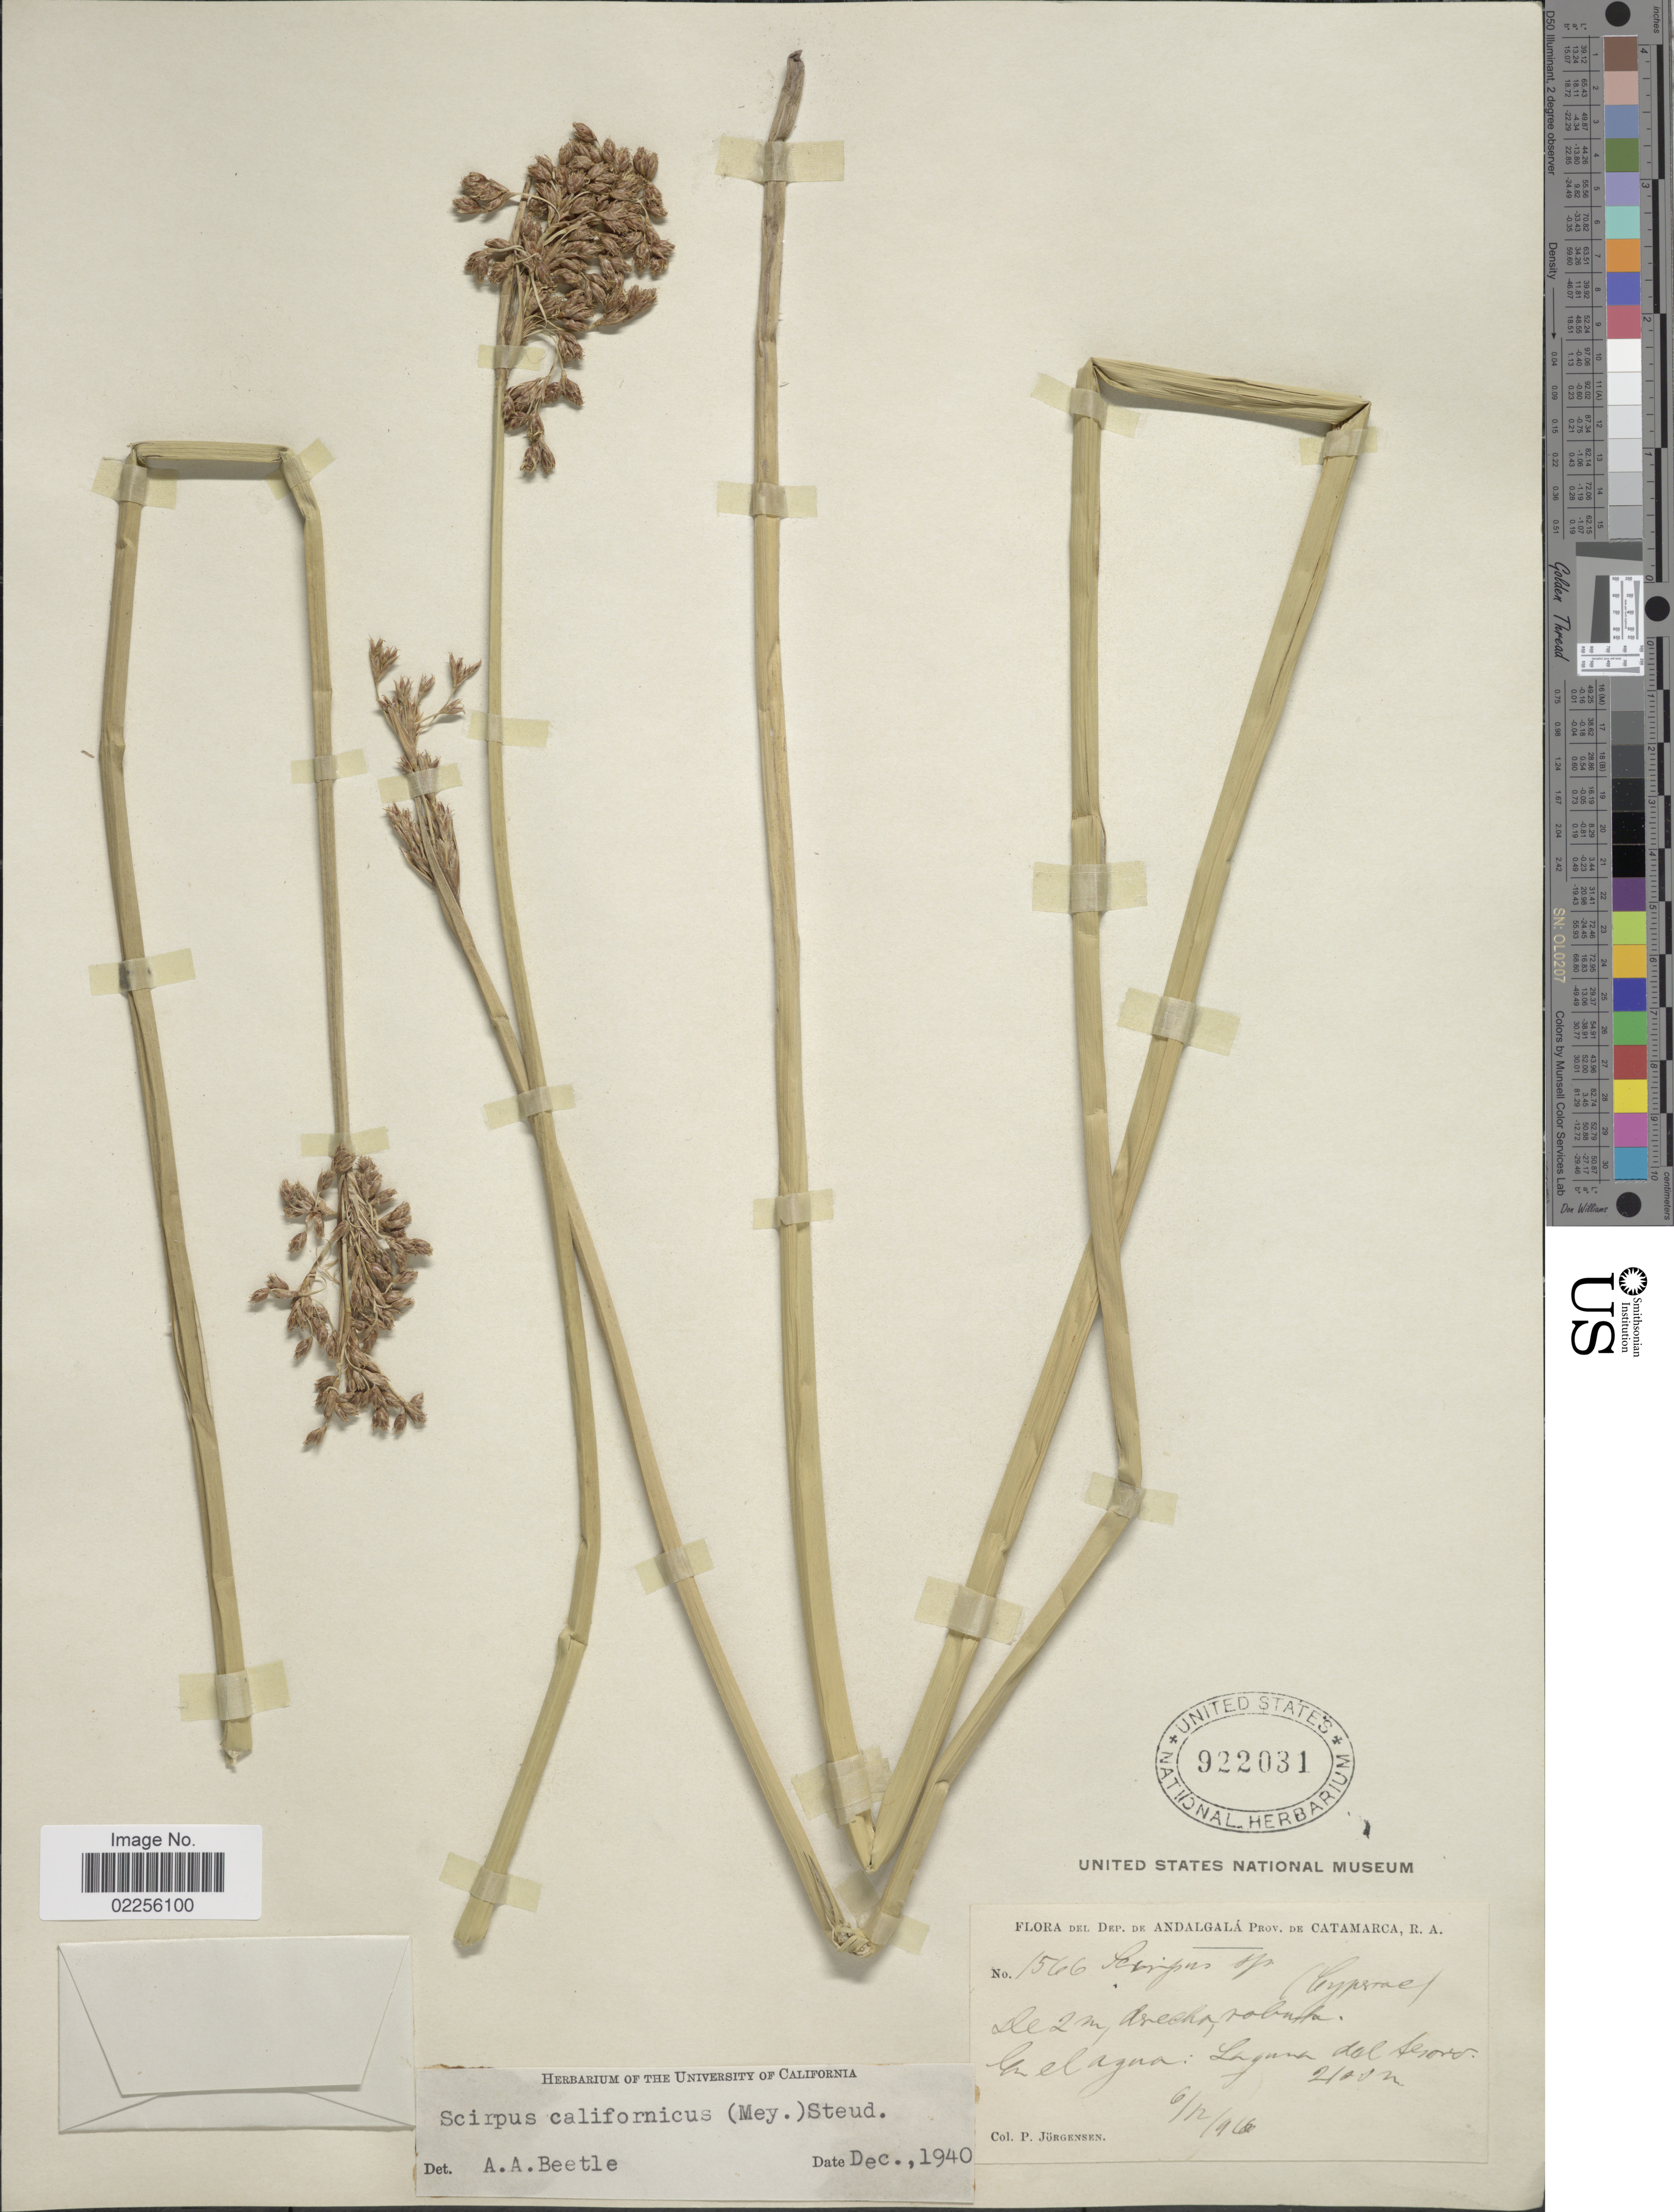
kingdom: Plantae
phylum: Tracheophyta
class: Liliopsida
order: Poales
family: Cyperaceae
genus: Schoenoplectus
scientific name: Schoenoplectus californicus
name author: (C.A. Mey.) Soják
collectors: P. Jörgensen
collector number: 1566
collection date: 1896-06-12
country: Argentina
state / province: Catamarca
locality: Dep de Andalagalá, En el agua: Laguna del Tesoro.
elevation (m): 2100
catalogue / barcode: US 922031